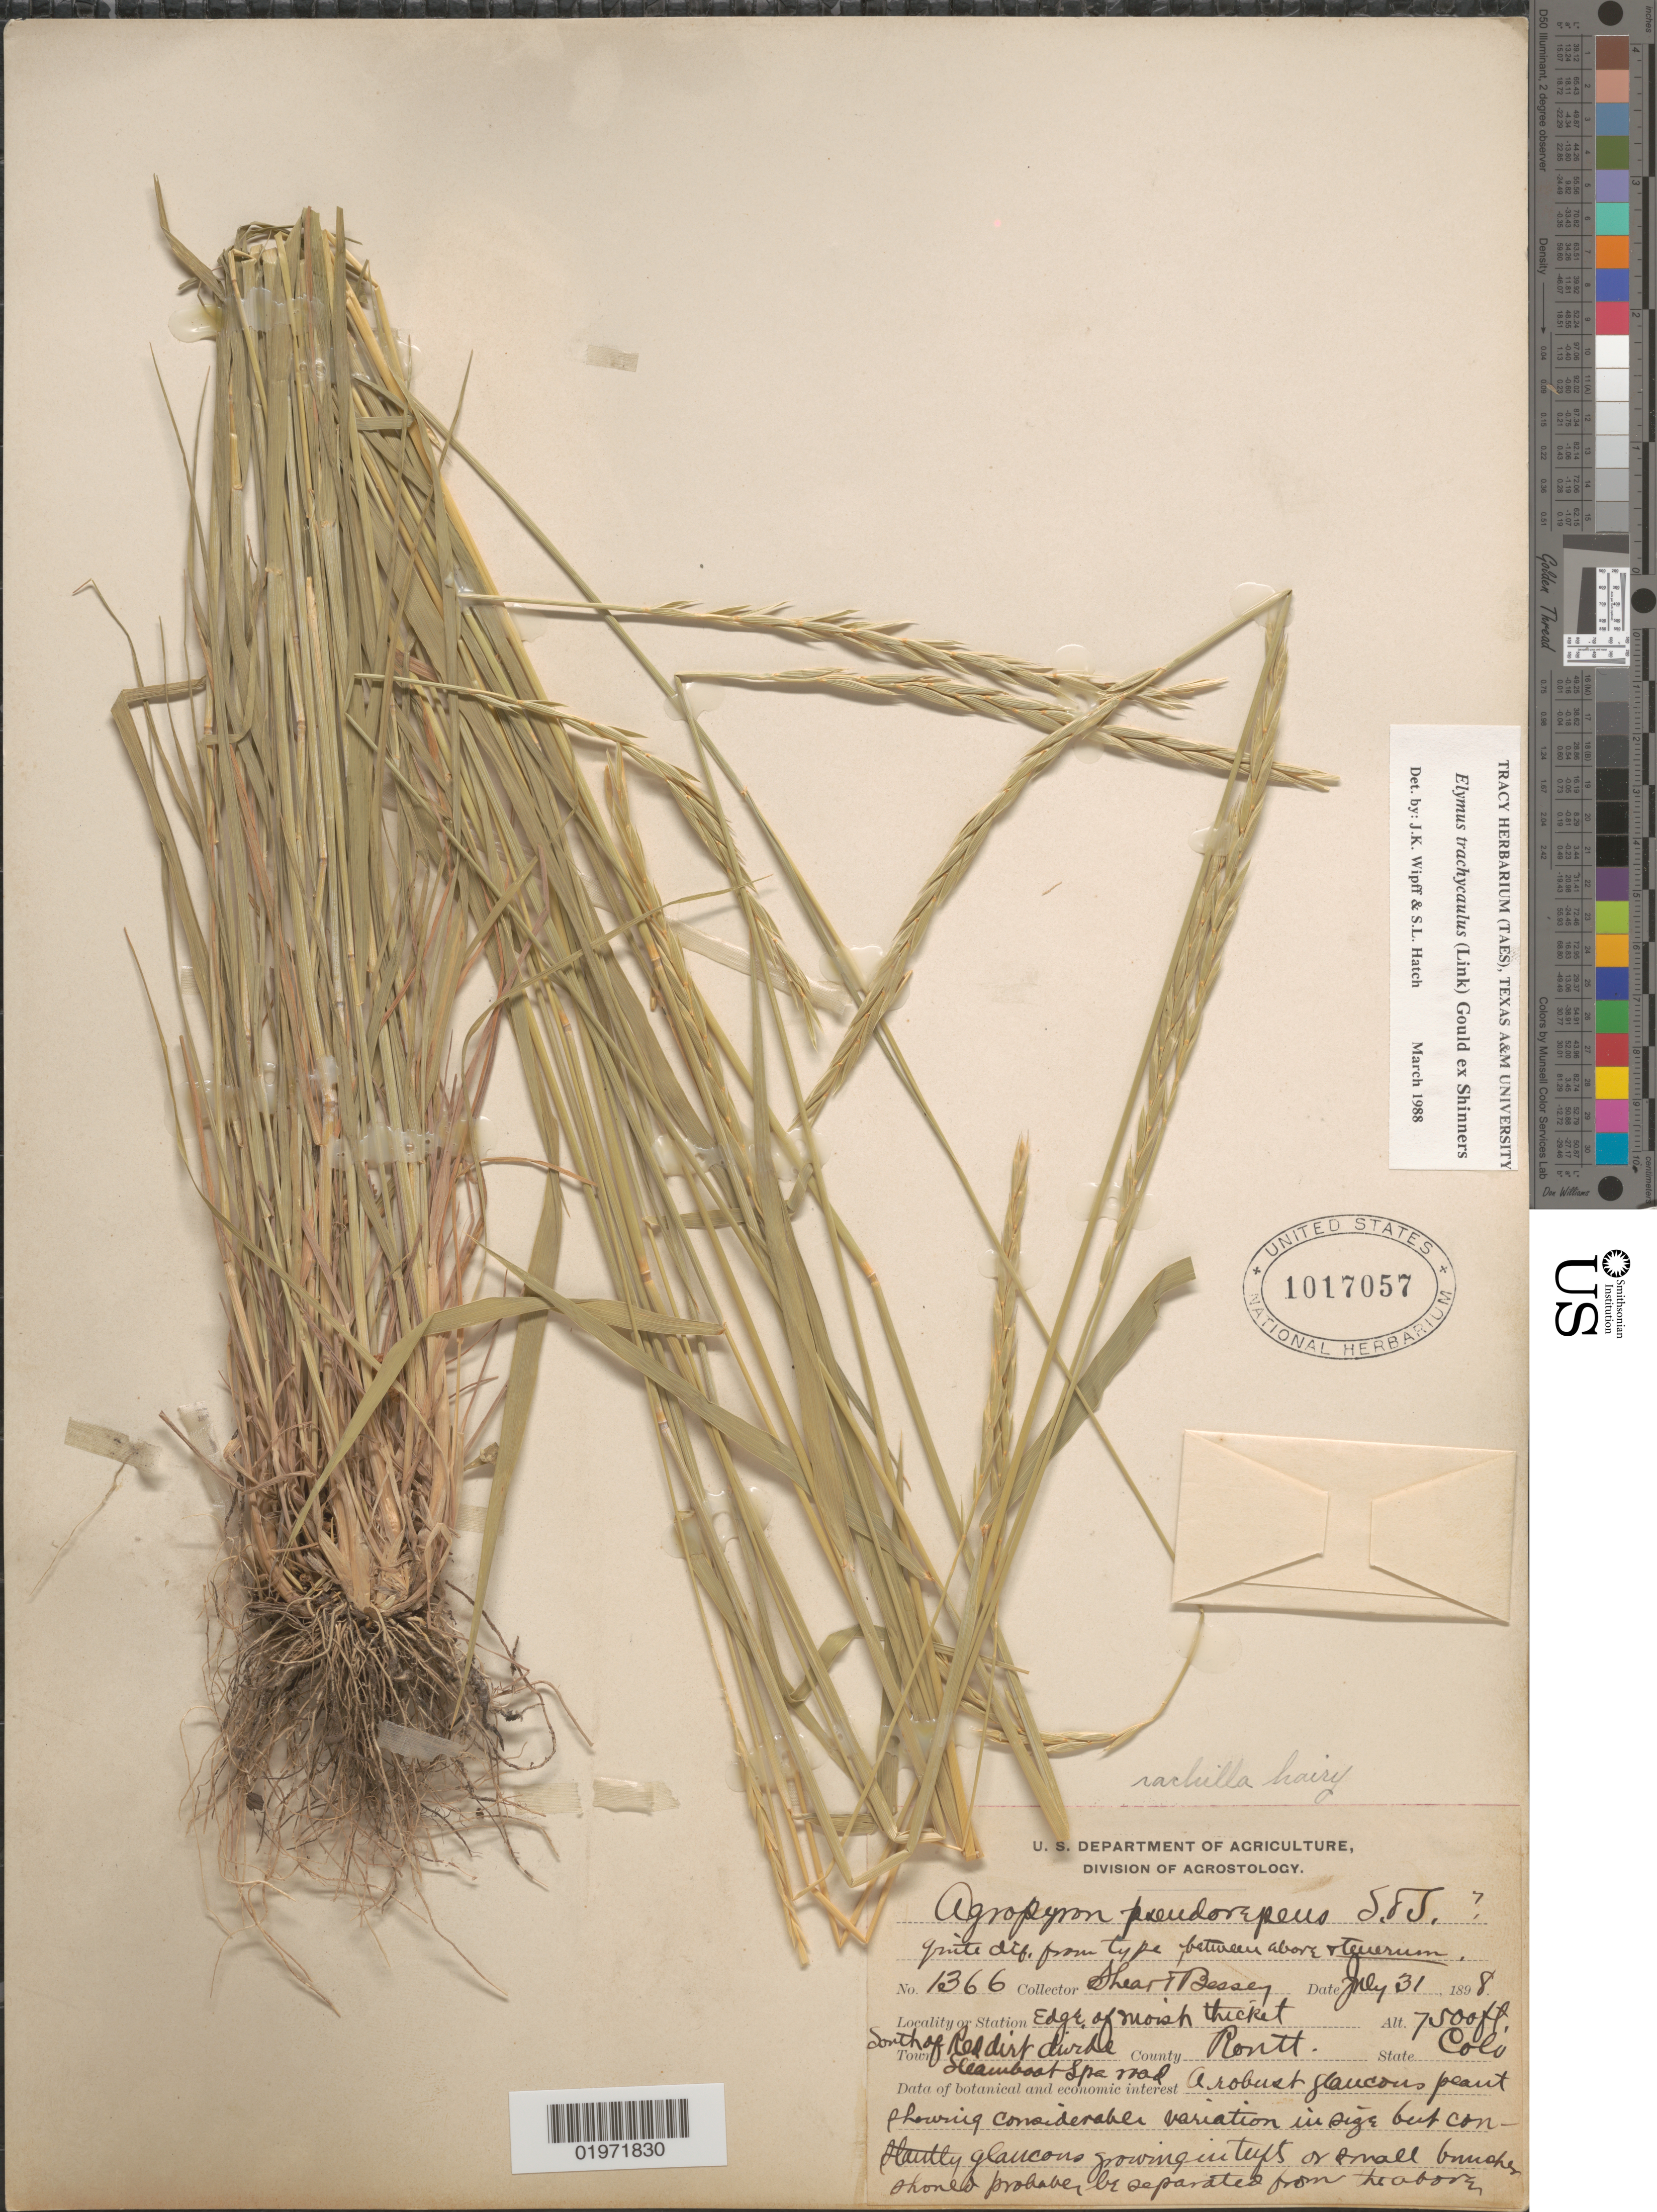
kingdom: Plantae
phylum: Tracheophyta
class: Liliopsida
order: Poales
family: Poaceae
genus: Elymus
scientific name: Elymus trachycaulus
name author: (Link) Gould ex Shinners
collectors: -- Shear & -. Bessey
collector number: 1366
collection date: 1898-07-31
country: United States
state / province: Colorado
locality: Edge of moist thicket. South of Red dirt divide. Steamboat Spa road. County Routt.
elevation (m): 2286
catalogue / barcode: US 1017057